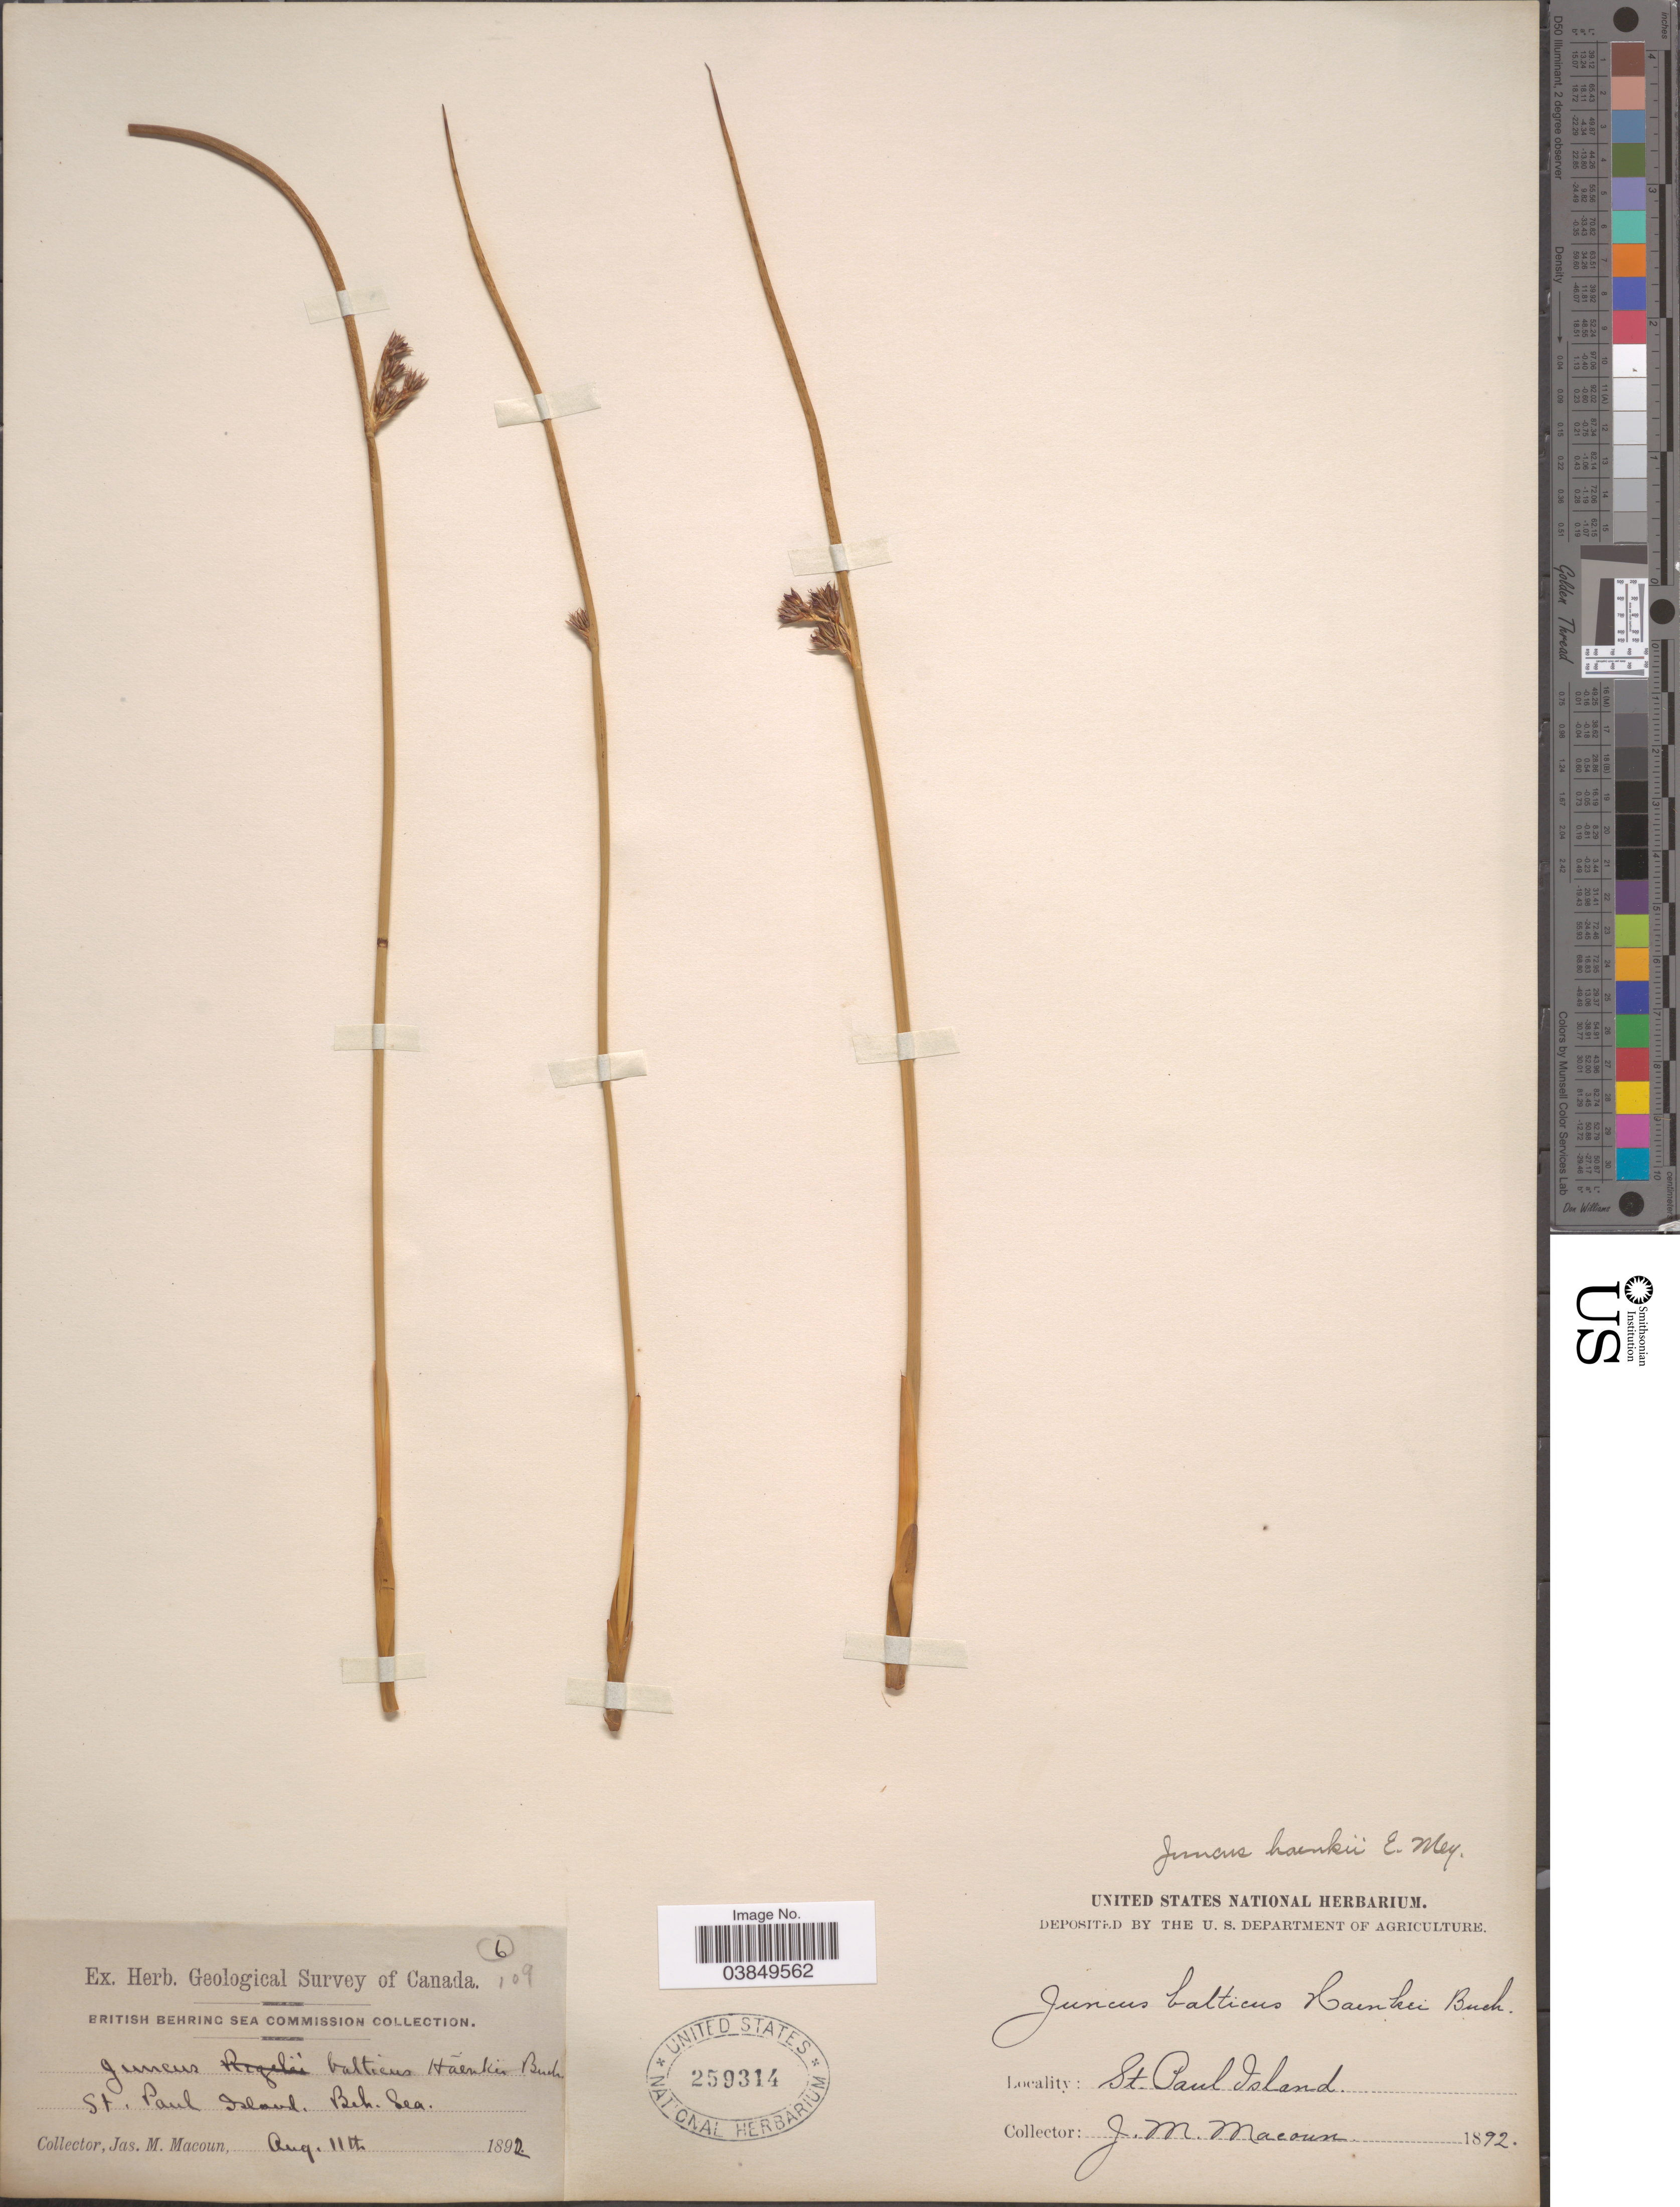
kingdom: Plantae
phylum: Tracheophyta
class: Liliopsida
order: Poales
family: Juncaceae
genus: Juncus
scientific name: Juncus balticus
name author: Willd.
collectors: J. M. Macoun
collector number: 6/109 ?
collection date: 1892-08-11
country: United States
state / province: Alaska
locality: St. Paul Island. Beh. Sea.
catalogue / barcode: US 259314